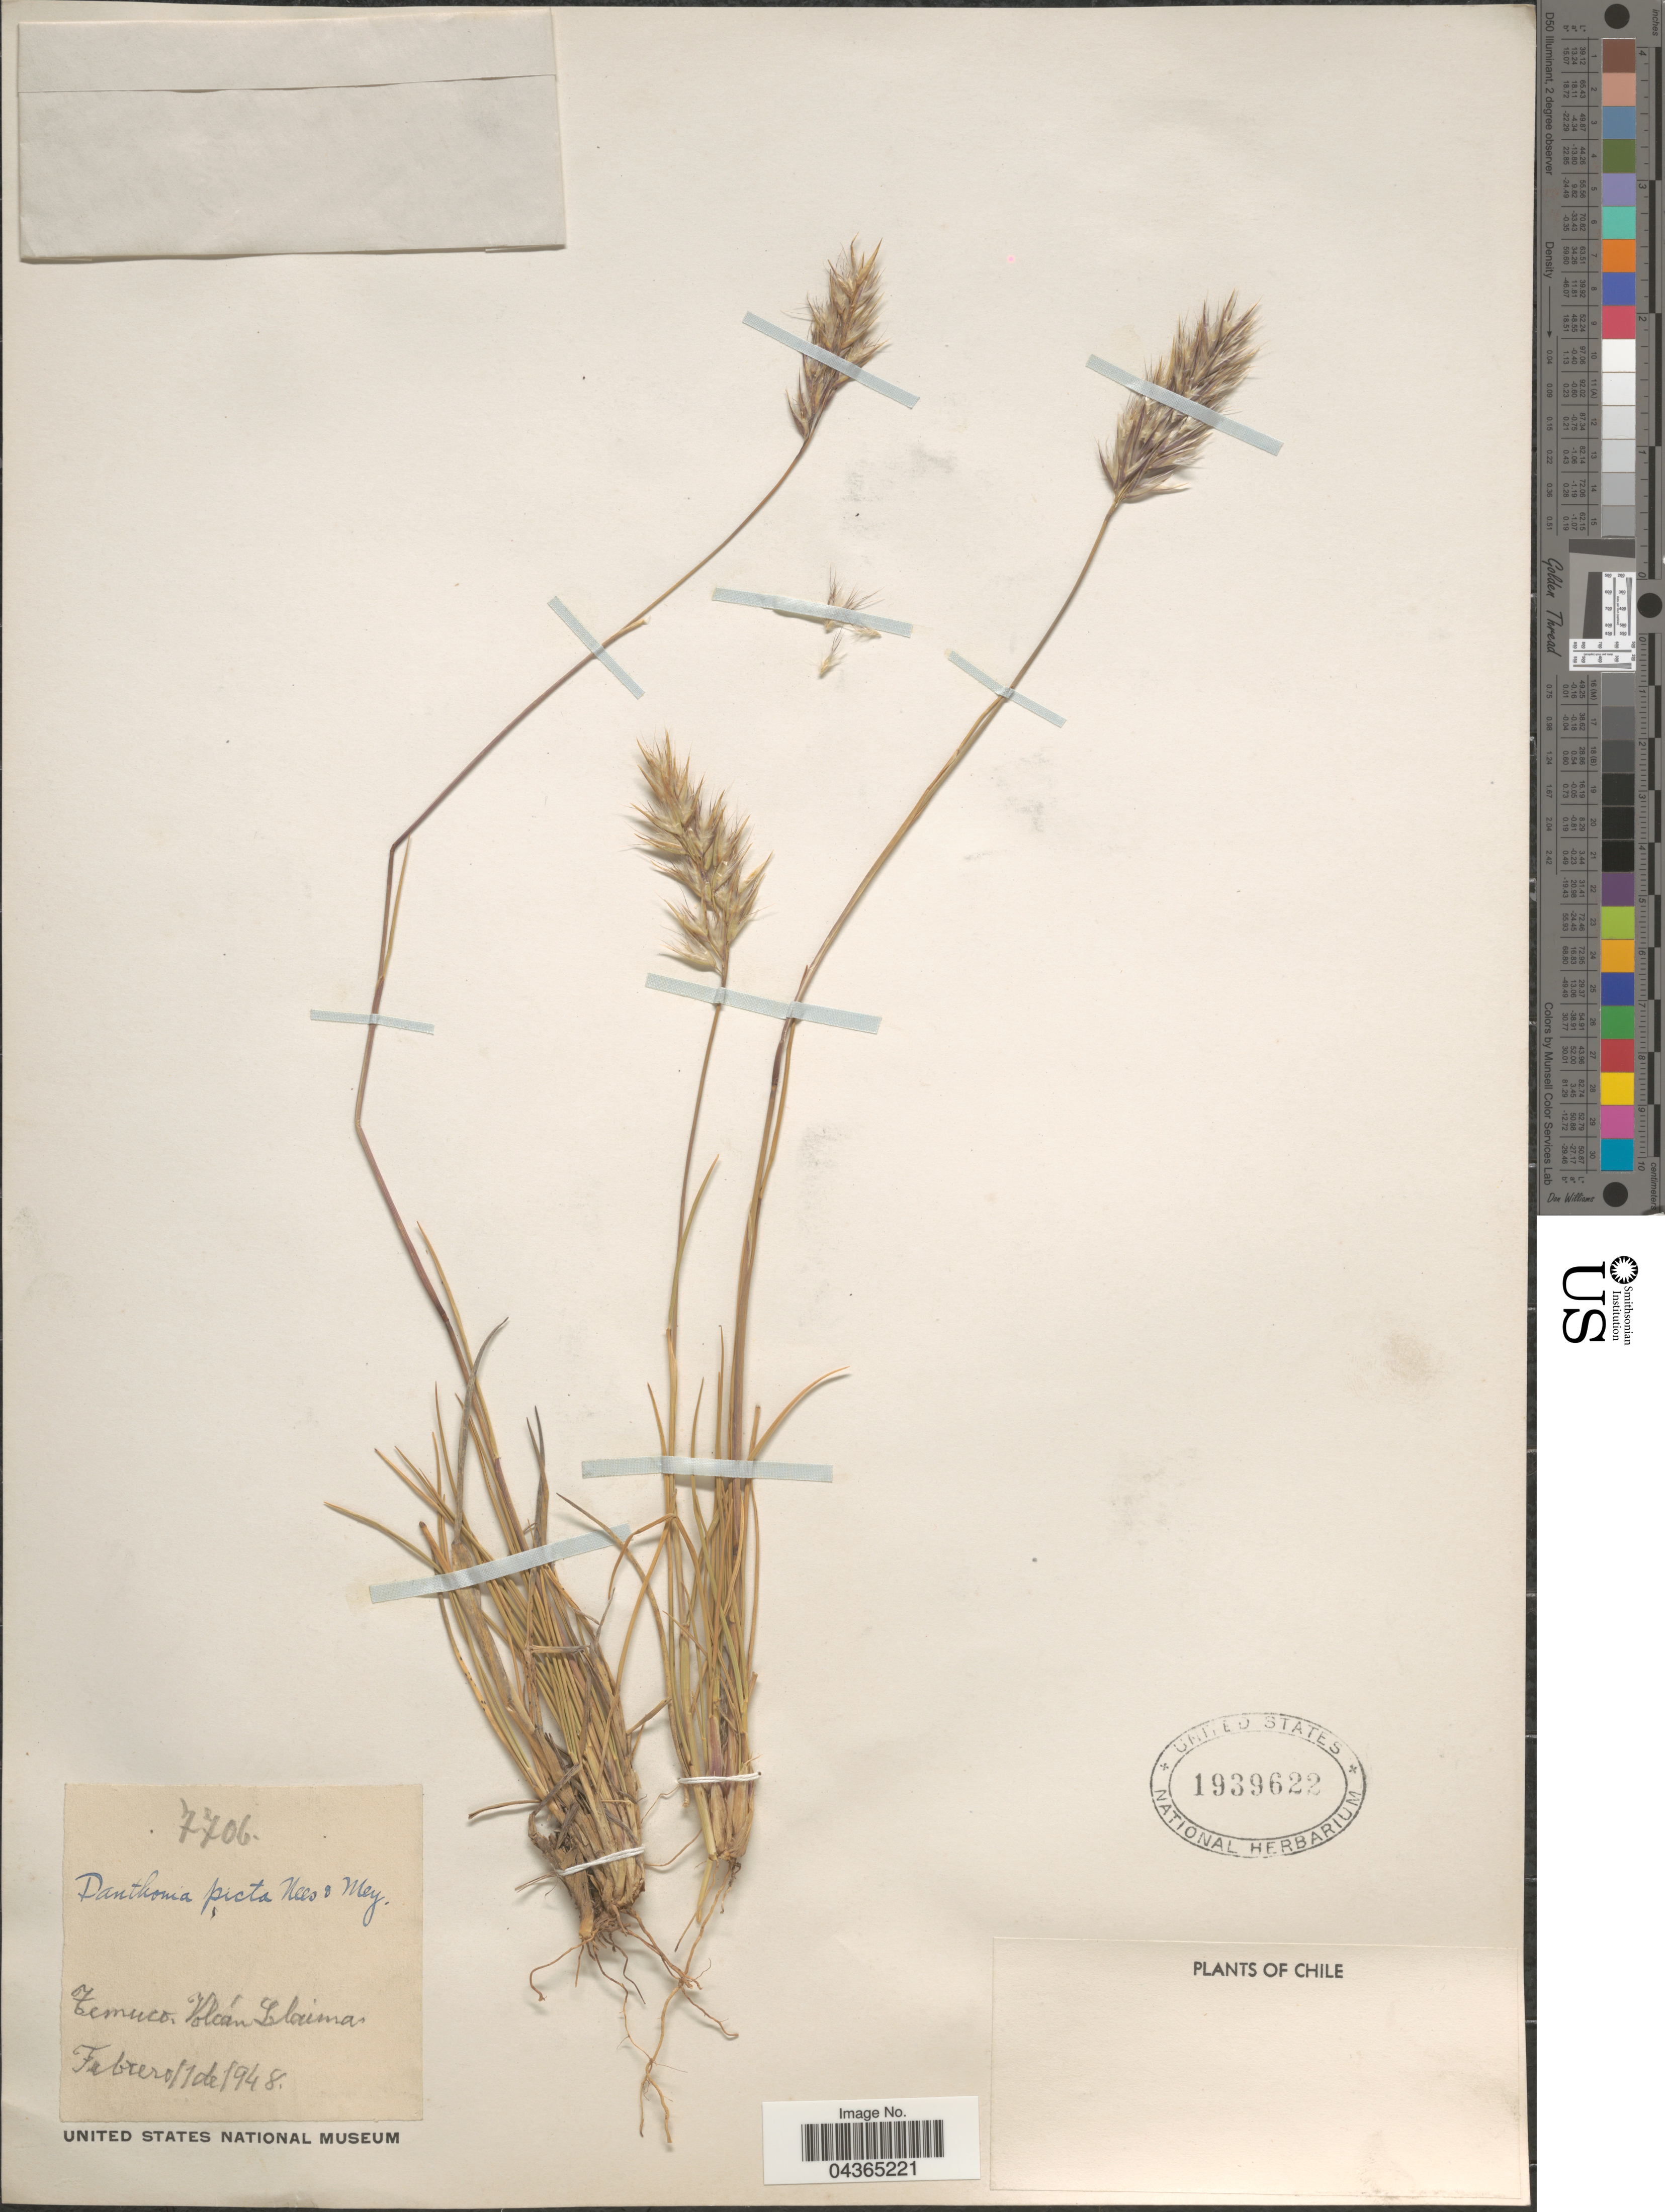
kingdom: Plantae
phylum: Tracheophyta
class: Liliopsida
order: Poales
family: Poaceae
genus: Rytidosperma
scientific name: Rytidosperma pictum var. pictum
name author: (Nees & Meyen) Nicora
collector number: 7706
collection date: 1948-02-01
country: Chile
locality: Temuco. Volcán Llaima.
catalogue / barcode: US 1939622